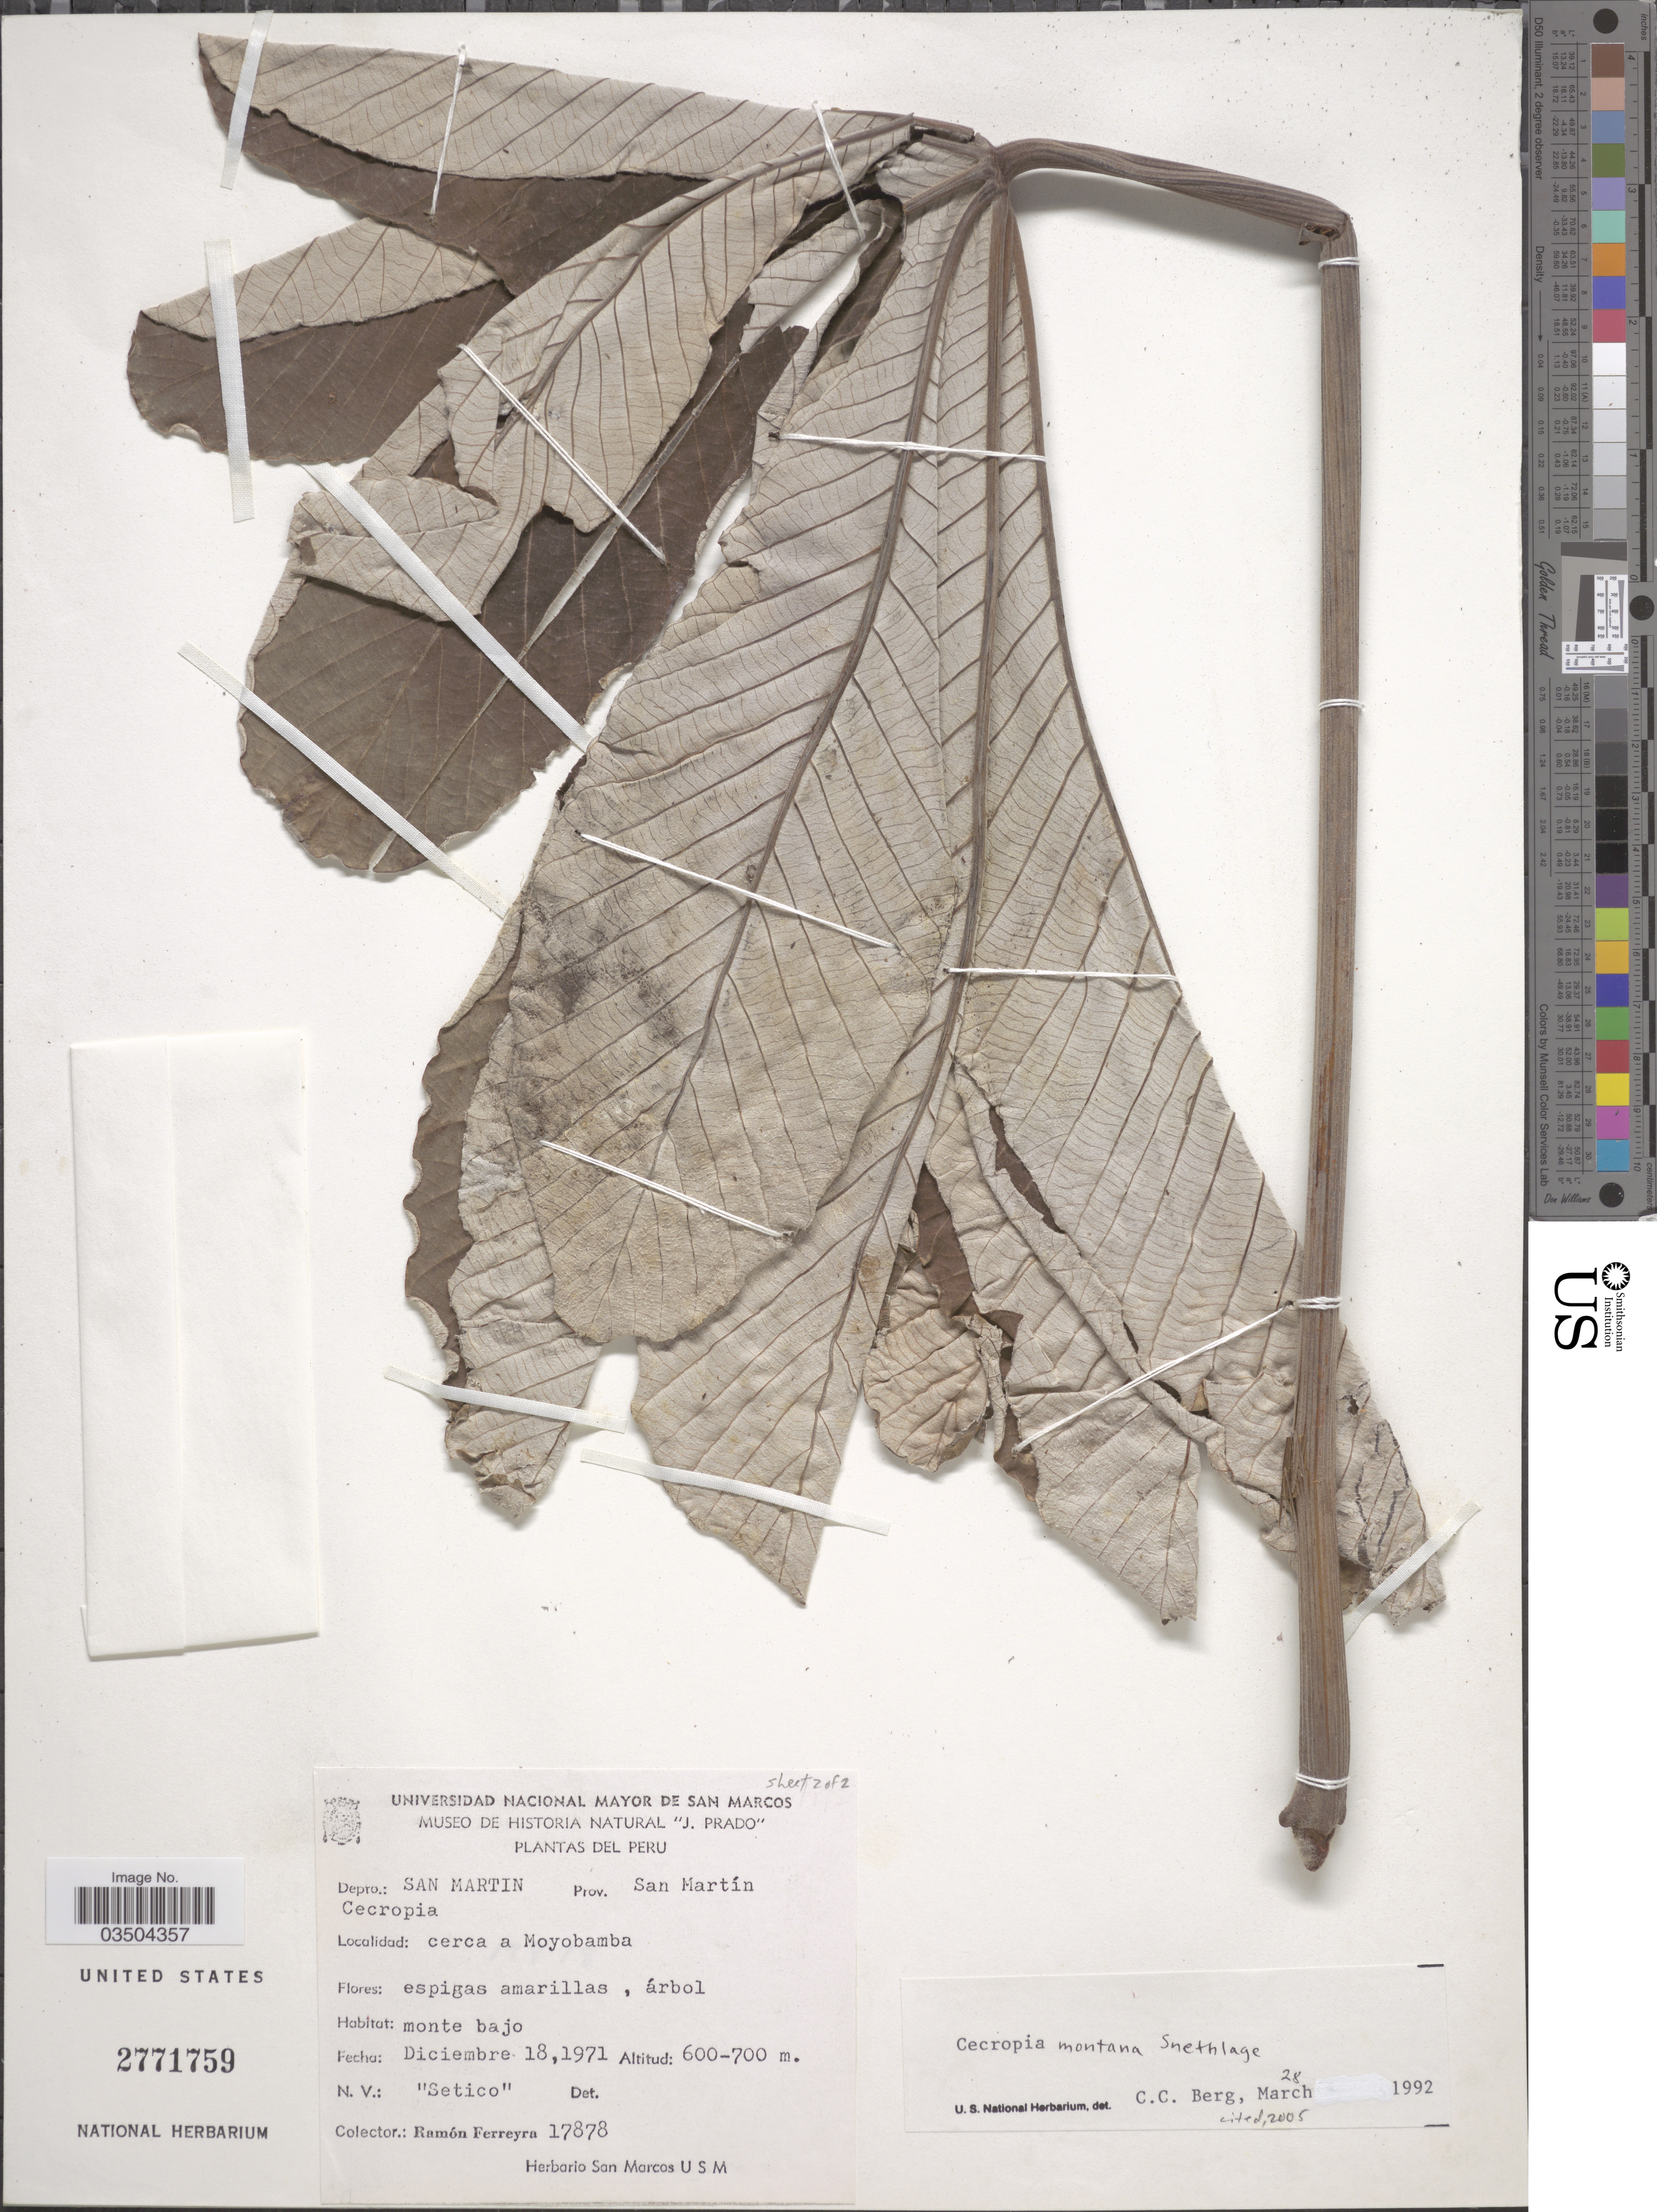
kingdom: Plantae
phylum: Tracheophyta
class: Magnoliopsida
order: Rosales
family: Urticaceae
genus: Cecropia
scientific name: Cecropia montana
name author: Warb. ex Snethl.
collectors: R. A. Ferreyra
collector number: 17878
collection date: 1971-12-18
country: Peru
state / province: San Martín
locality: Depto.: San Martin. Prov. San Martín. Cerca a Moyobamba.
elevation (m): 600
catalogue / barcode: US 2771759